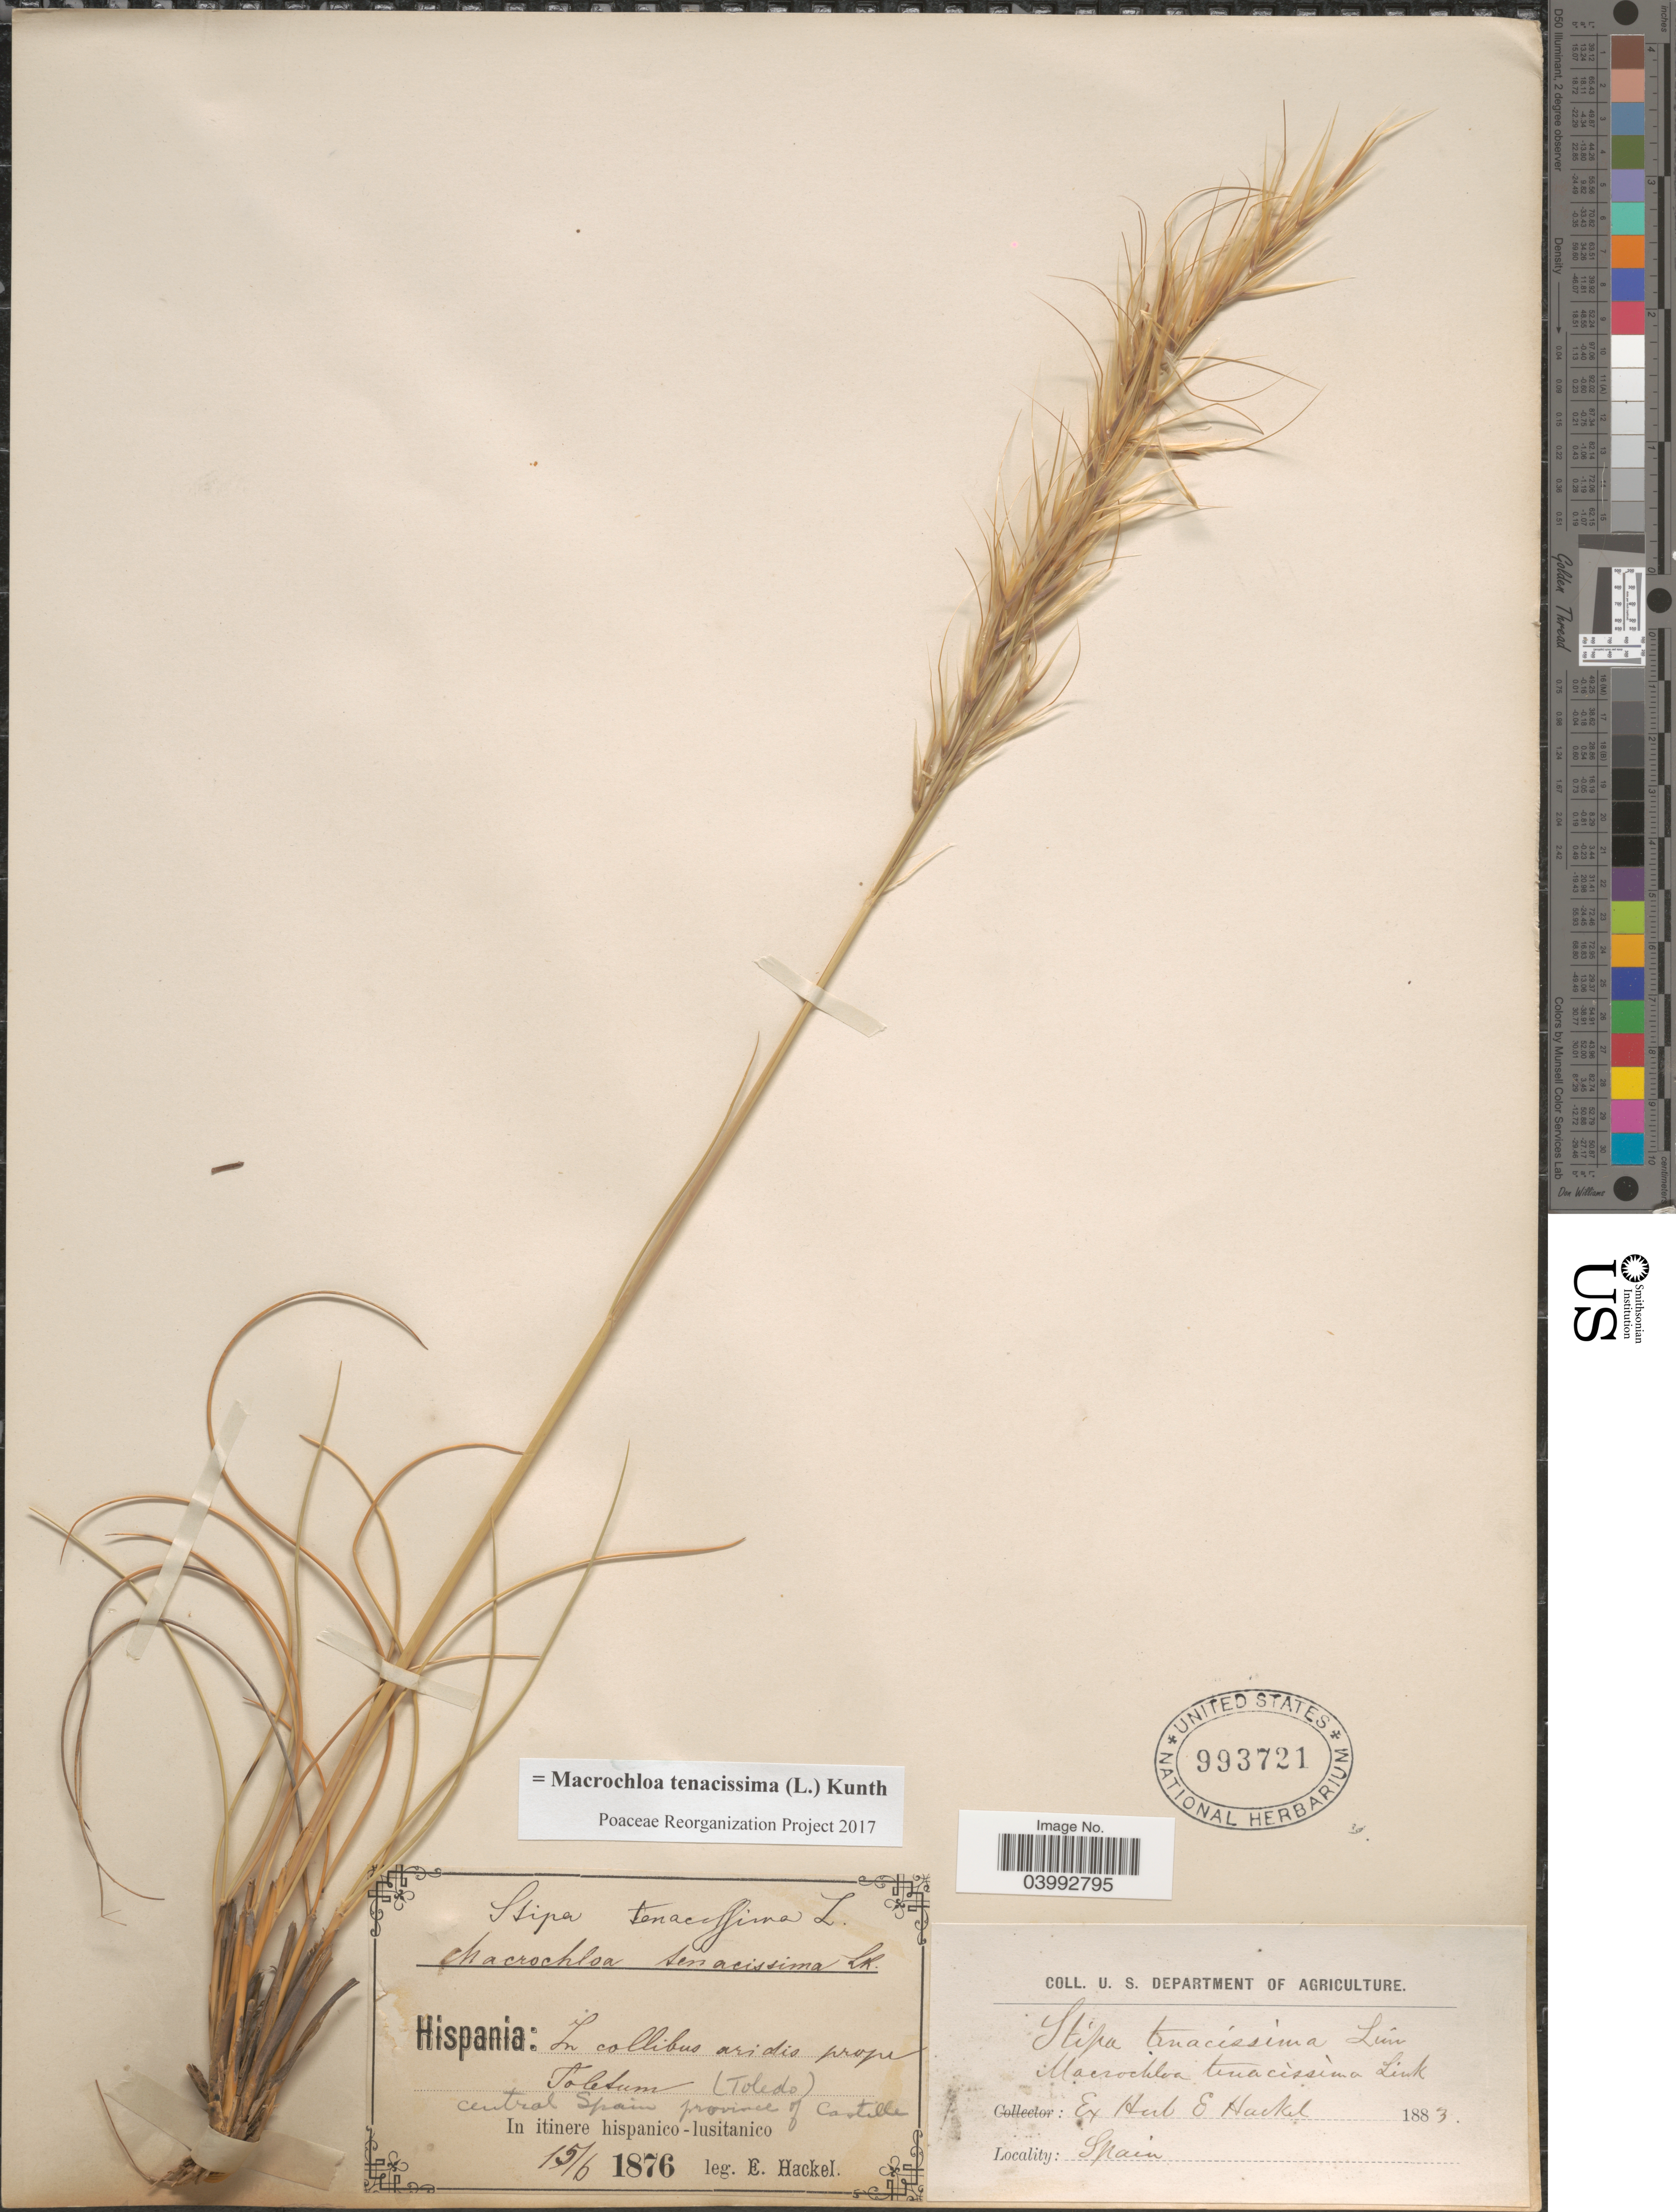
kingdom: Plantae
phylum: Tracheophyta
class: Liliopsida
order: Poales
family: Poaceae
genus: Macrochloa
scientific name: Macrochloa tenacissima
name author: (L.) Kunth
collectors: E. Hackel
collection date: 1876-06-15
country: Spain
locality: Hispania: In collibus aridis prope Toletum (Toledo) central Spain province of Castille. In itinere hispanico - lusitanico.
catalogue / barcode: US 993721